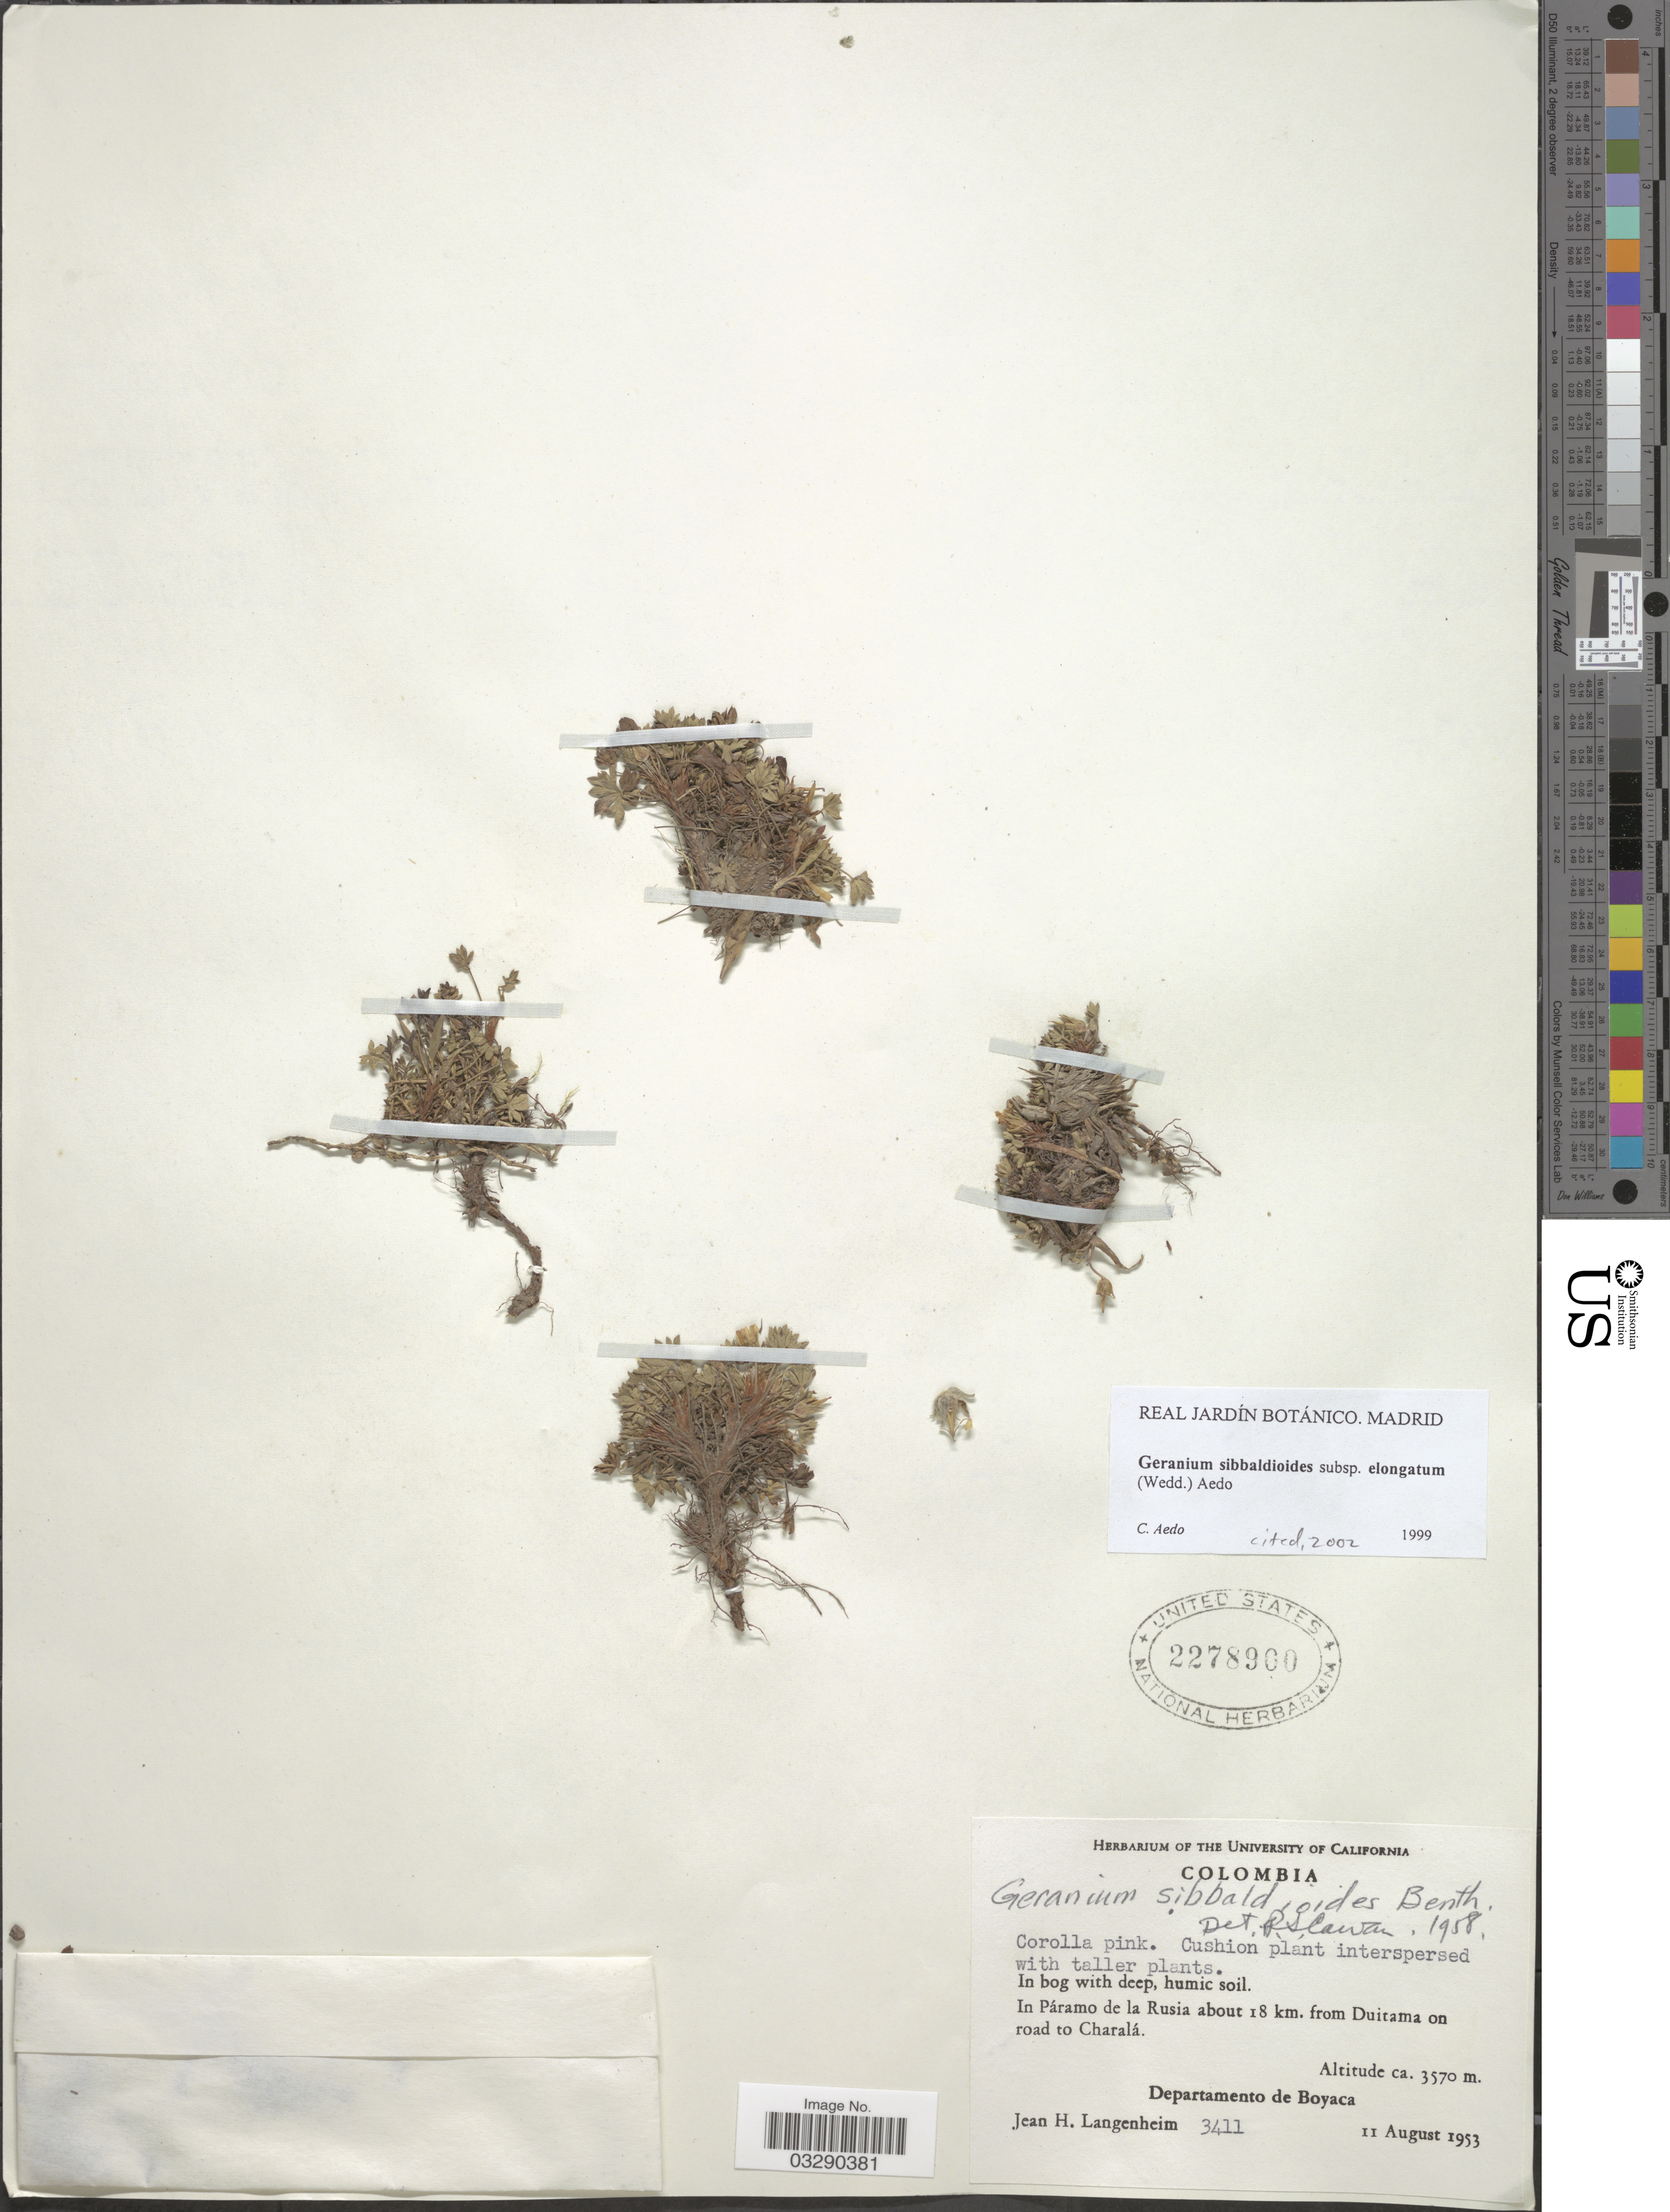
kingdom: Plantae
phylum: Tracheophyta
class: Magnoliopsida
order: Geraniales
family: Geraniaceae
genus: Geranium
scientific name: Geranium sibbaldioides subsp. elongatum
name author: (Wedd.) Aedo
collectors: J. H. Langenheim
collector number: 3411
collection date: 1953-08-11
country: Colombia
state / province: Boyacá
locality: In Páramo de la Rusia about 18 km. from Duitama on road to Charalá. Departamento de Boyaca.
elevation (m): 3570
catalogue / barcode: US 2278900